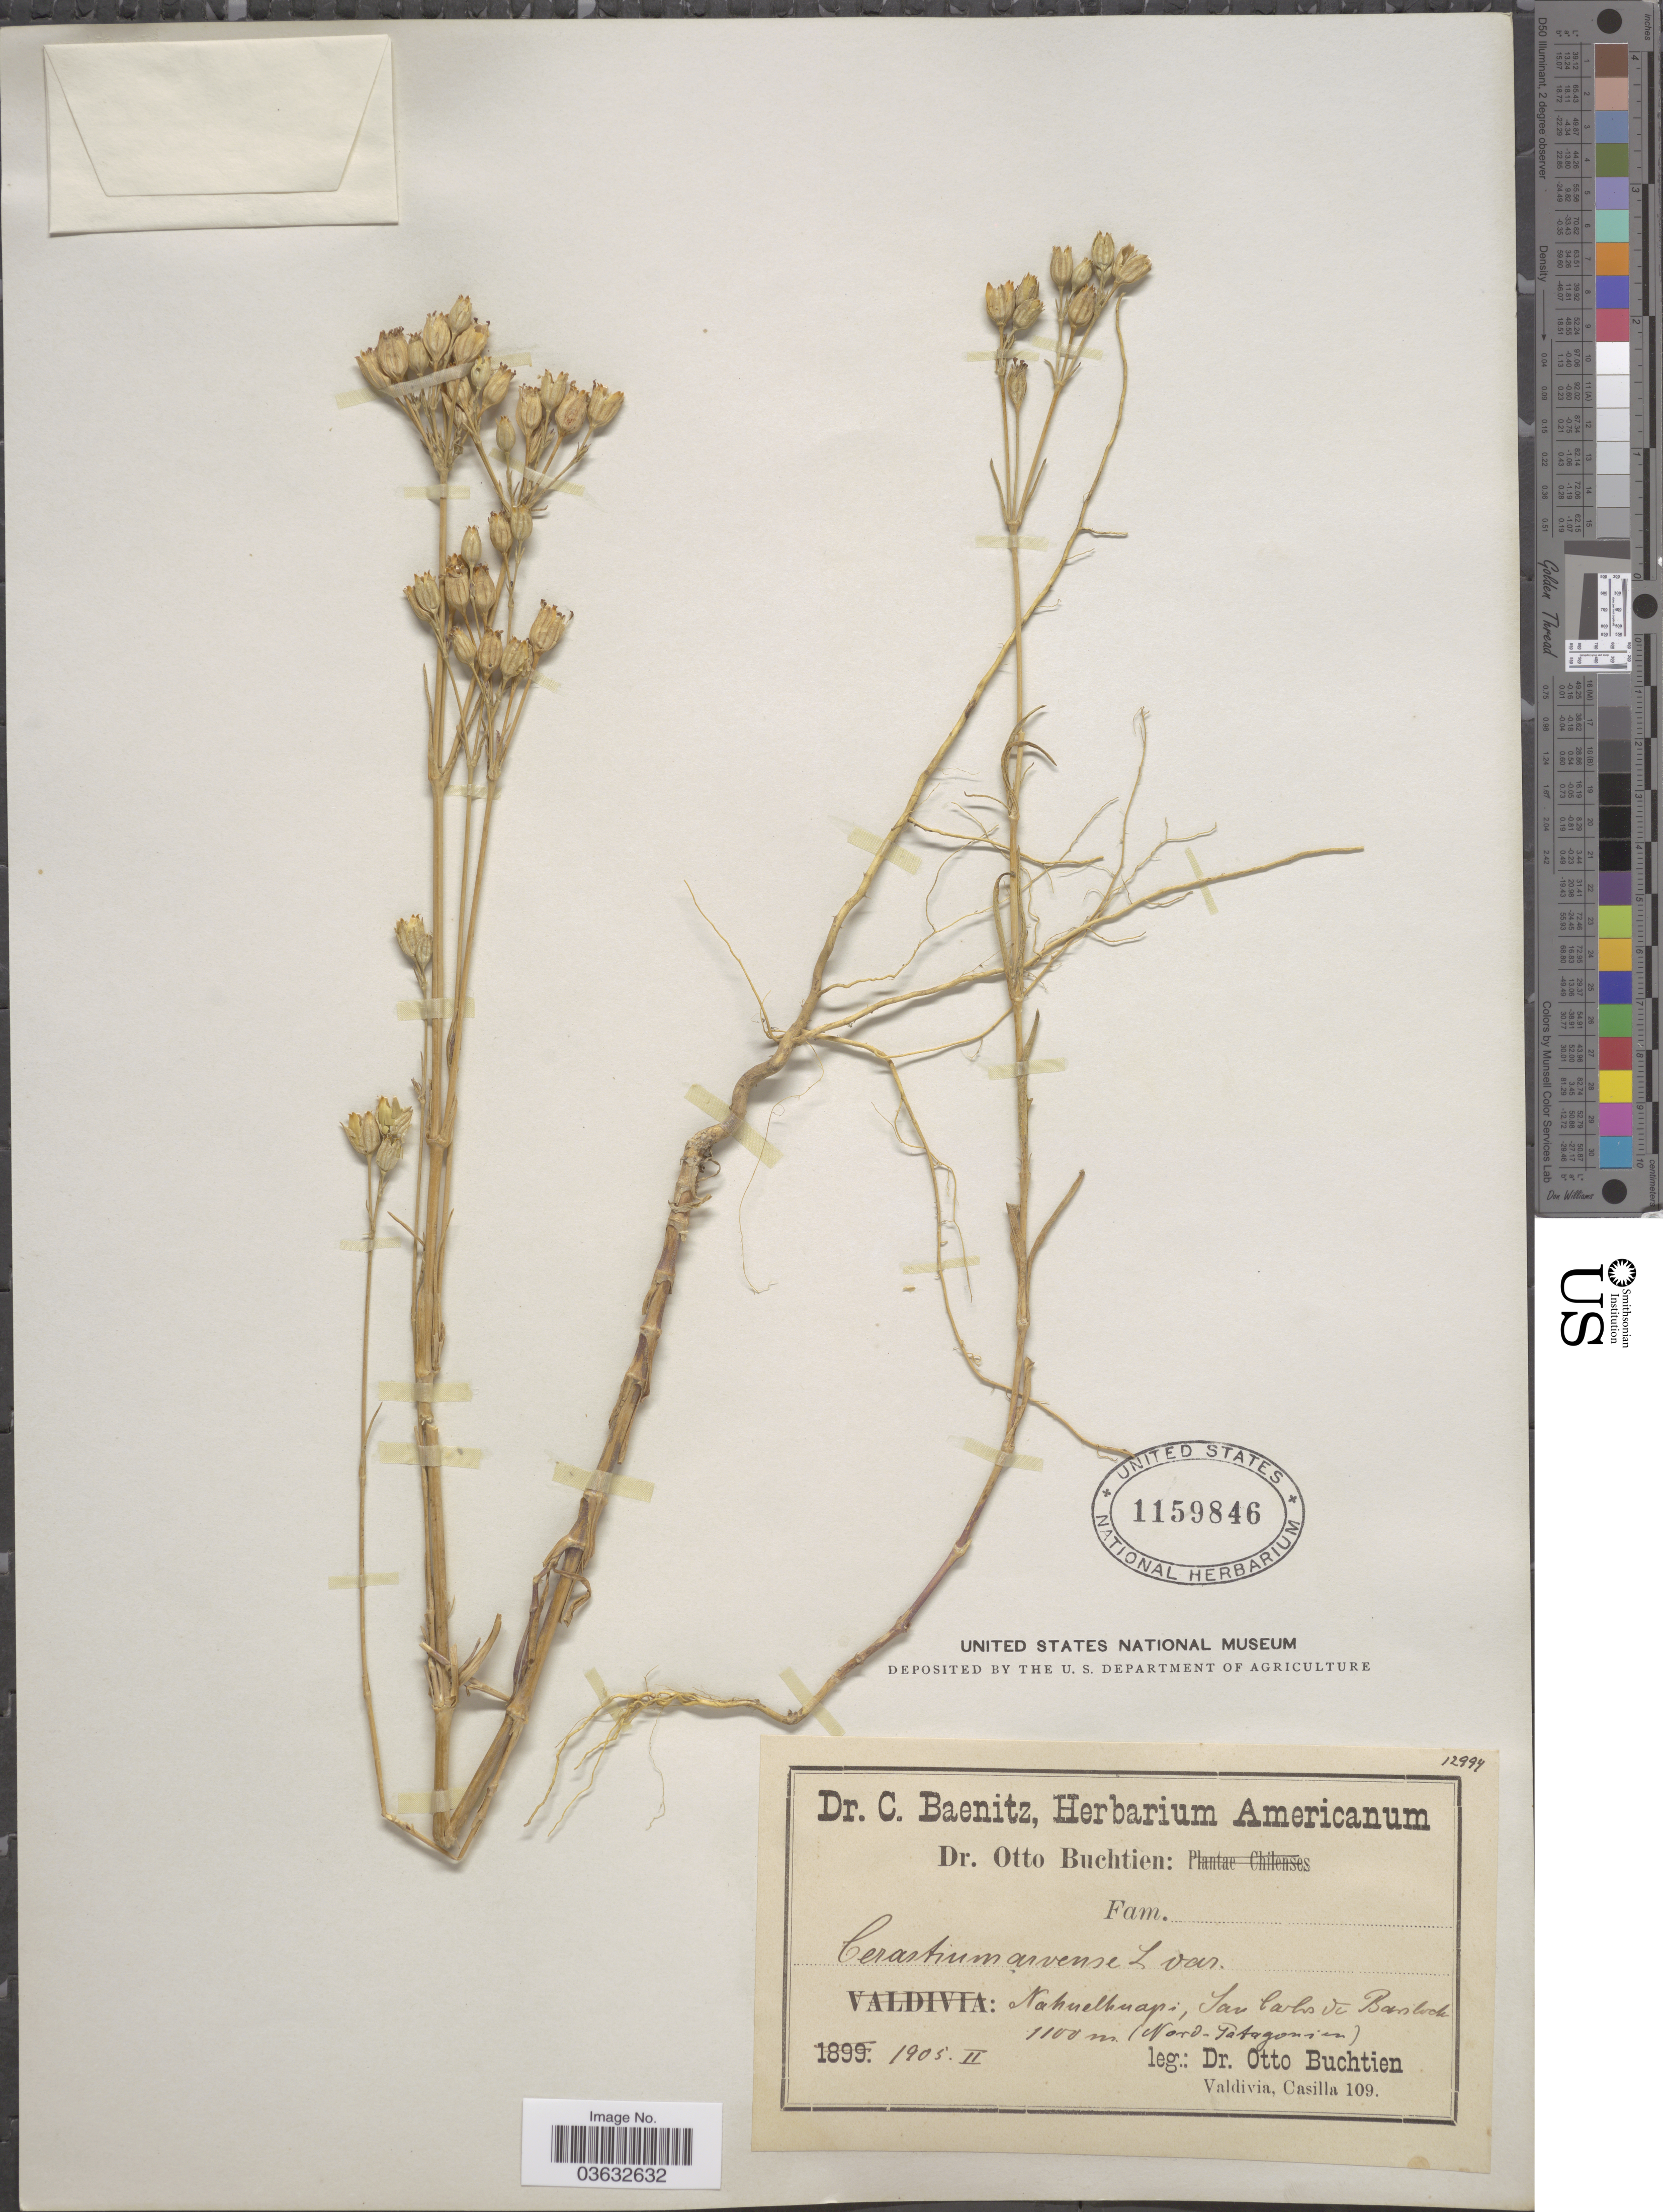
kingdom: Plantae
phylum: Tracheophyta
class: Magnoliopsida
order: Caryophyllales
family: Caryophyllaceae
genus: Silene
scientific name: Silene antirrhina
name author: L.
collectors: O. Buchtien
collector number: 12994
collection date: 1905-02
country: Argentina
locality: Nahuelhuapi, San Carlos de Bariloche. (Nord-Patagonien).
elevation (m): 1100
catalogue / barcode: US 1159846